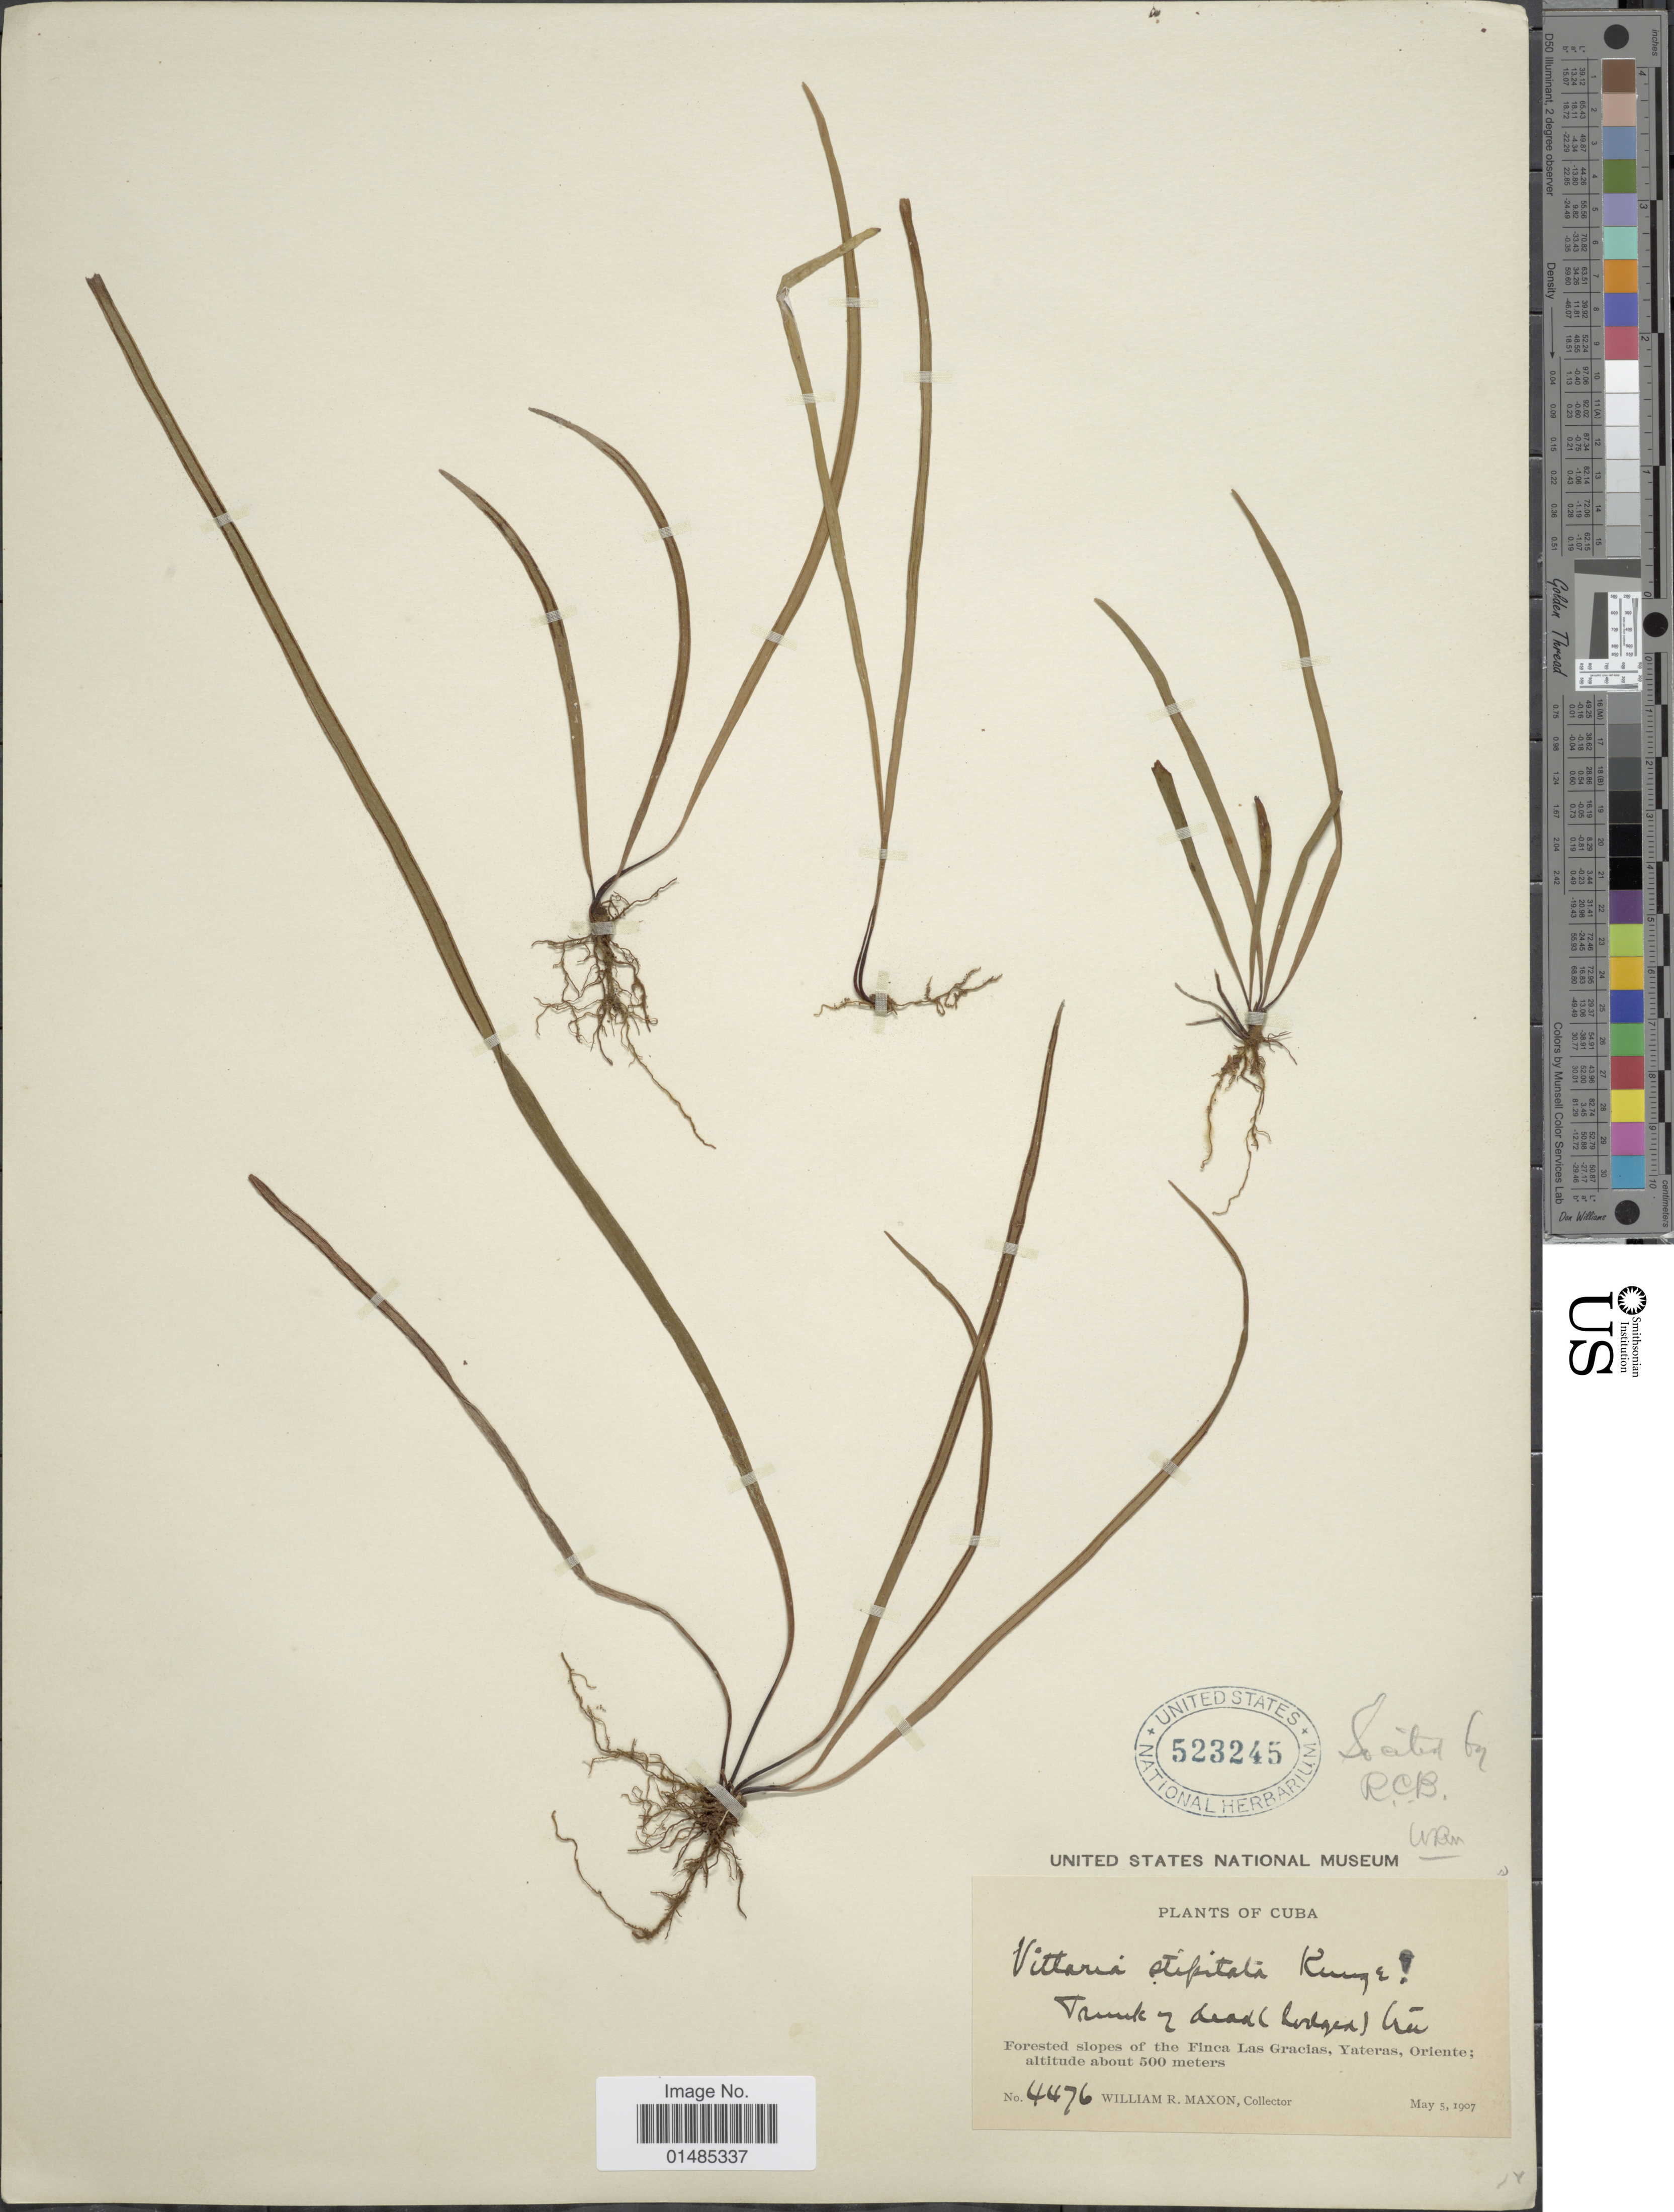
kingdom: Plantae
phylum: Tracheophyta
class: Polypodiopsida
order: Polypodiales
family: Pteridaceae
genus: Radiovittaria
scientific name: Radiovittaria stipitata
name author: (Kunze) E.H. Crane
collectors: W. R. Maxon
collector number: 4476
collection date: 1907-05-05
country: Cuba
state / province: Oriente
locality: Forested slopes of the Finca Las Gracias, Yateras.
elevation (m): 500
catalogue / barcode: US 523245